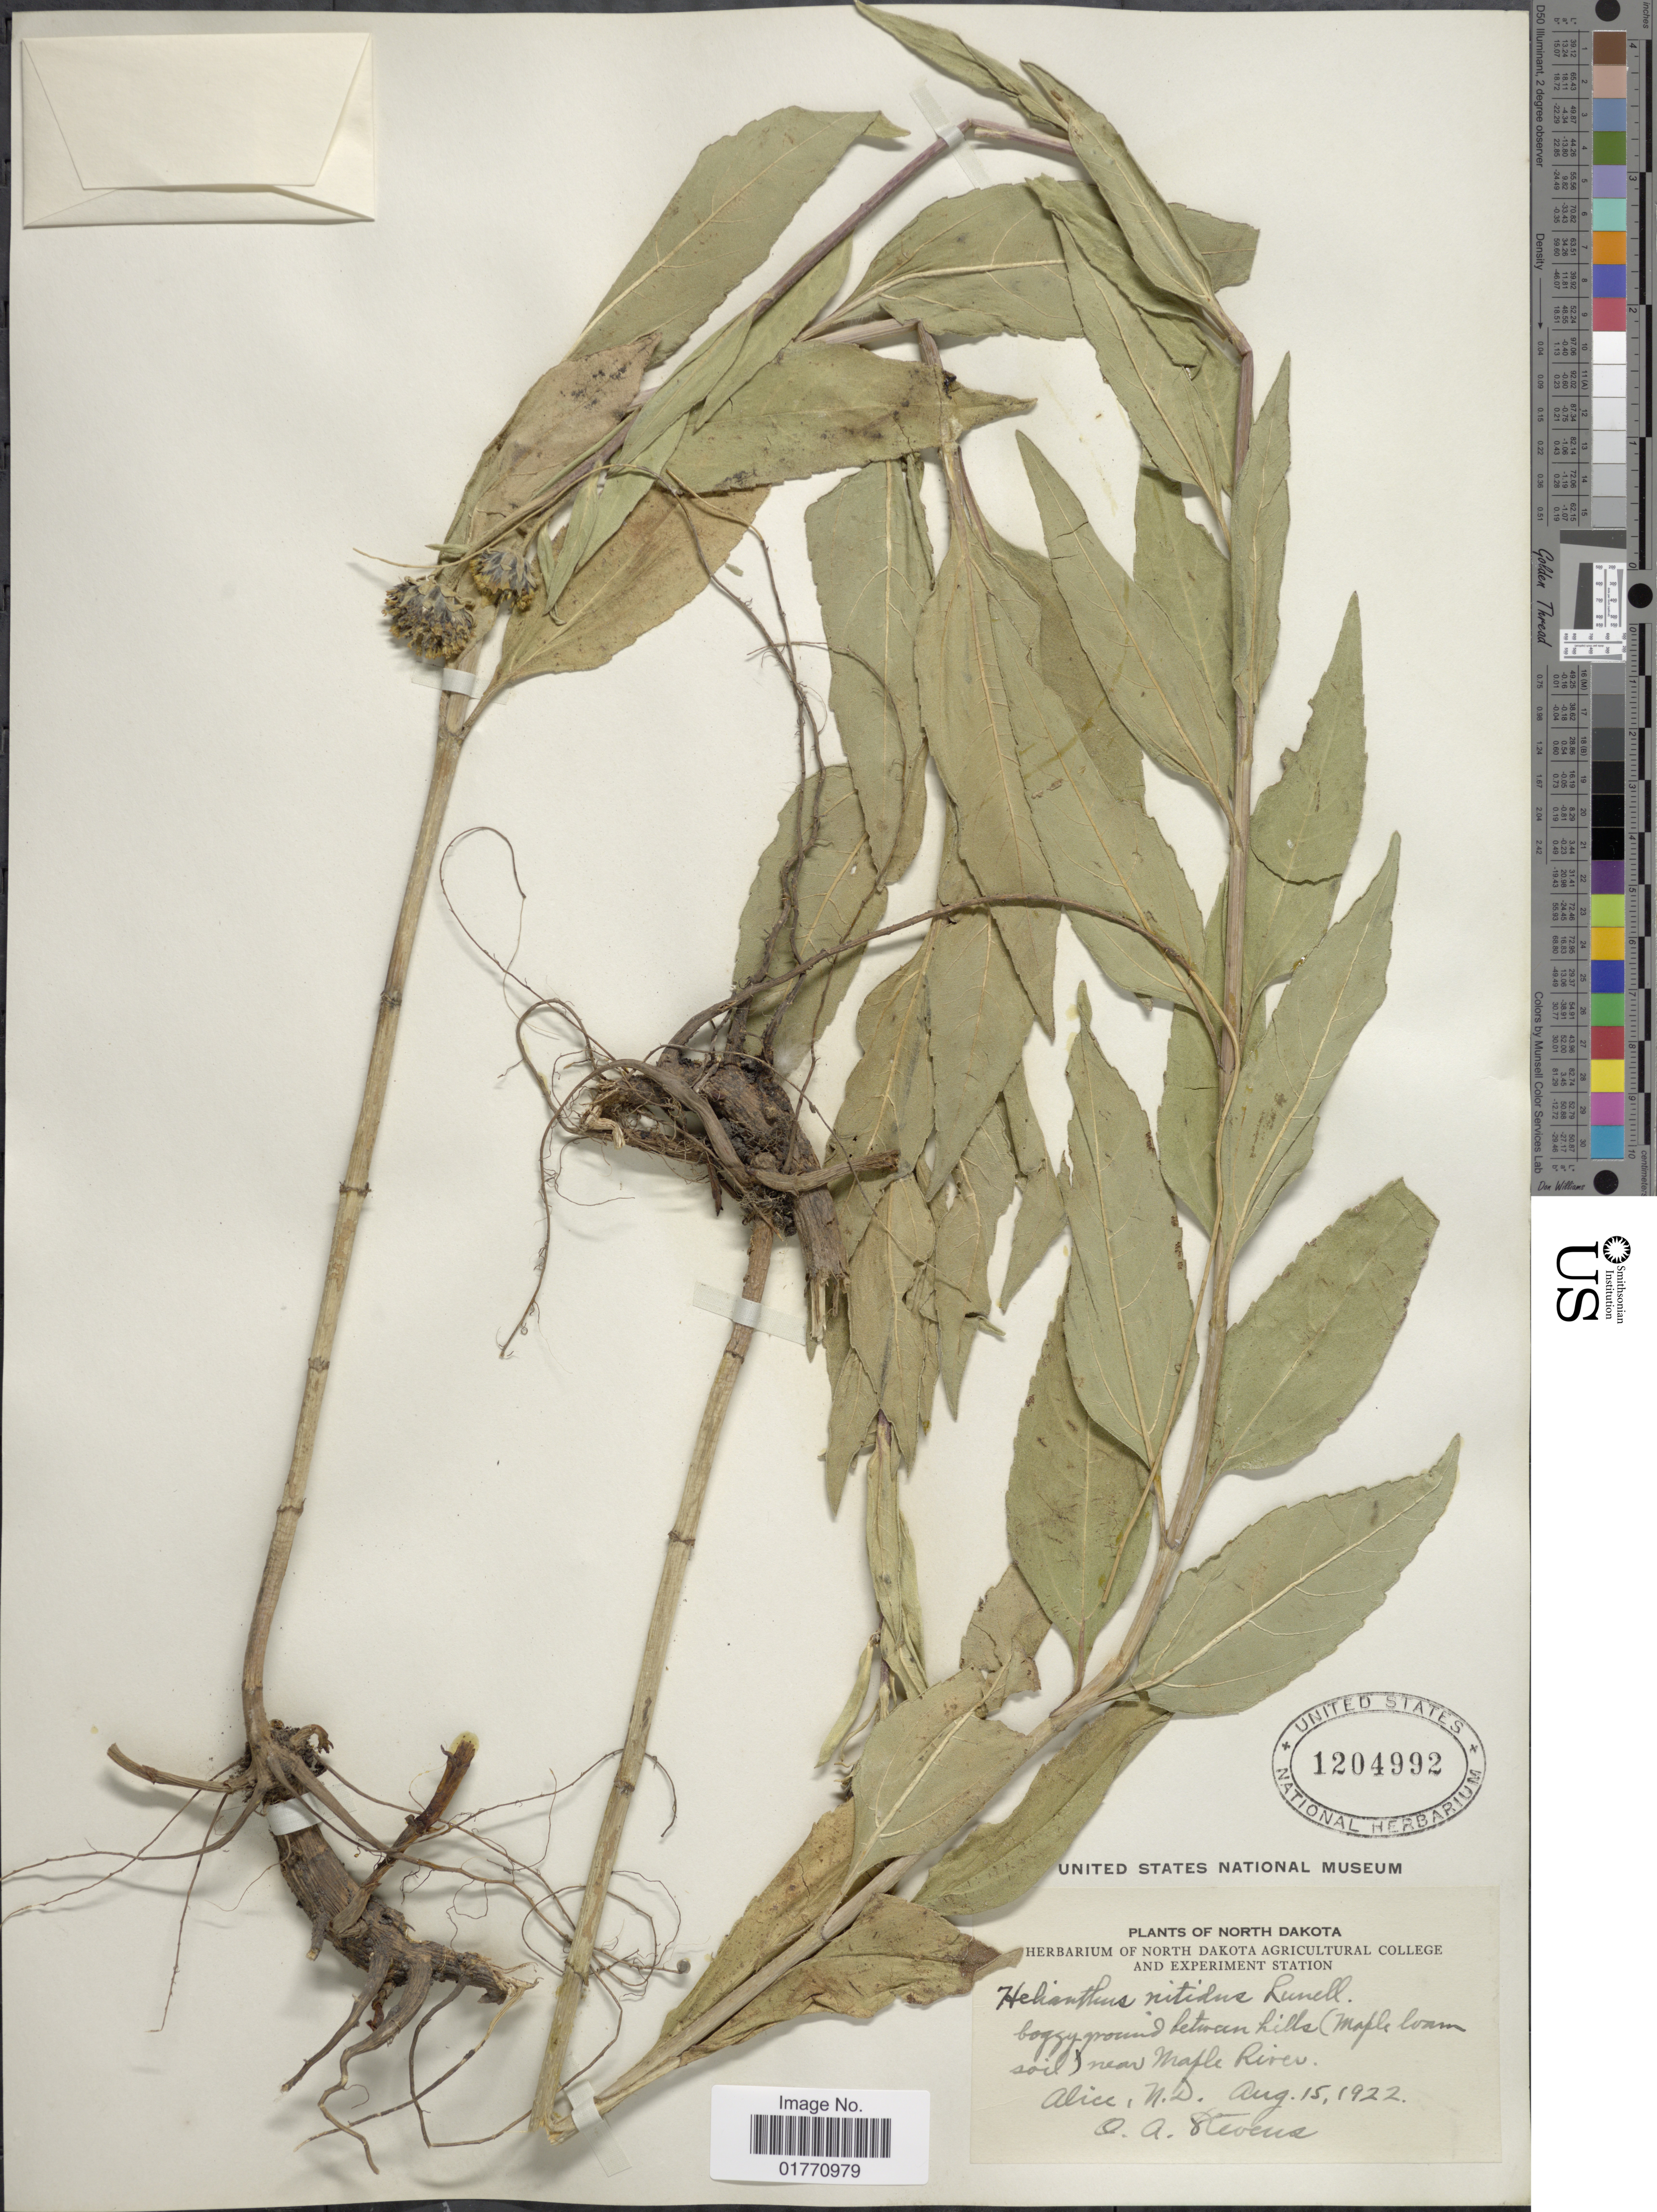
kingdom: Plantae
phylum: Tracheophyta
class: Magnoliopsida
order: Asterales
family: Asteraceae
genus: Helianthus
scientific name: Helianthus nitidus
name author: Lunell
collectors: O. A. Stevens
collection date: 1922-08-15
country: United States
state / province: North Dakota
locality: Boggy ground between hills (Maple loam soil) near Maple River, Alice.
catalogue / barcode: US 1204992